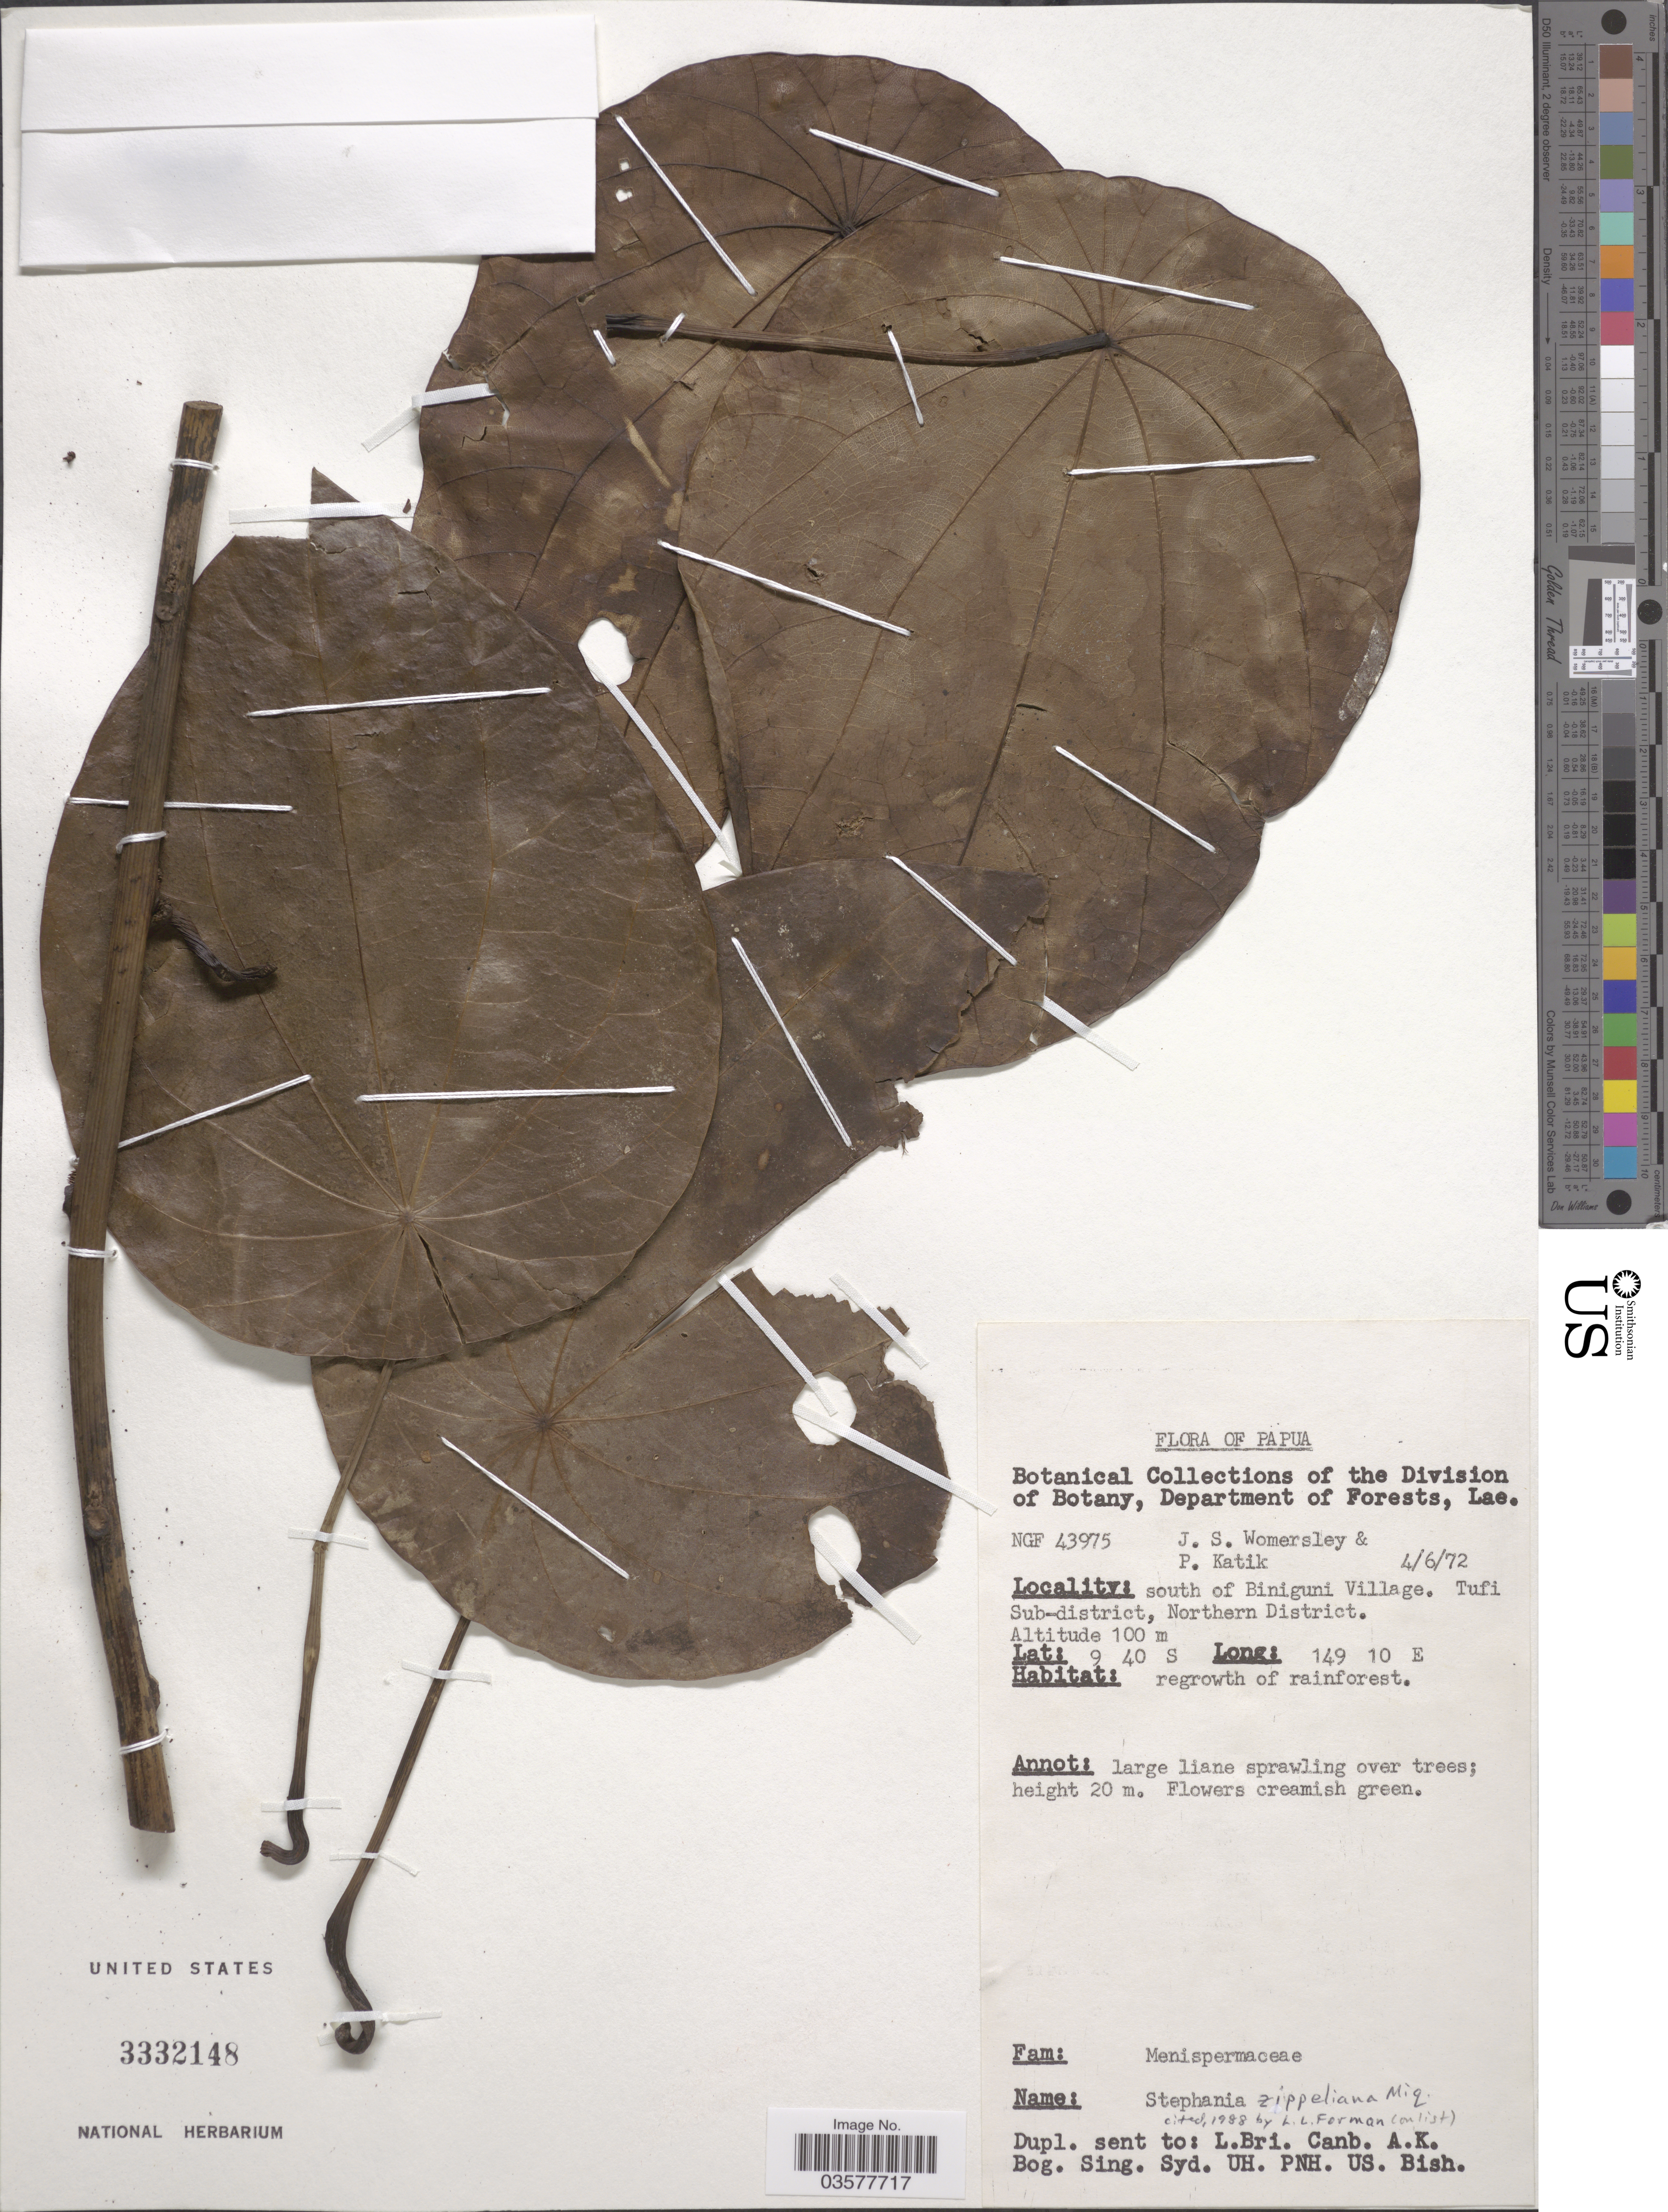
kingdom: Plantae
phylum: Tracheophyta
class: Magnoliopsida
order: Ranunculales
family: Menispermaceae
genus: Stephania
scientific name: Stephania zippeliana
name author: Miq.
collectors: J. S. Womersley & P. Katik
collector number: NGF 43975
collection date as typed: Transcribed d/m/y: 4/6/72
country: Papua New Guinea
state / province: Northern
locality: Papua. South of Biniguni Village. Tufi Sub-district, Northern District.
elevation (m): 100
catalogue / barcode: US 3332148